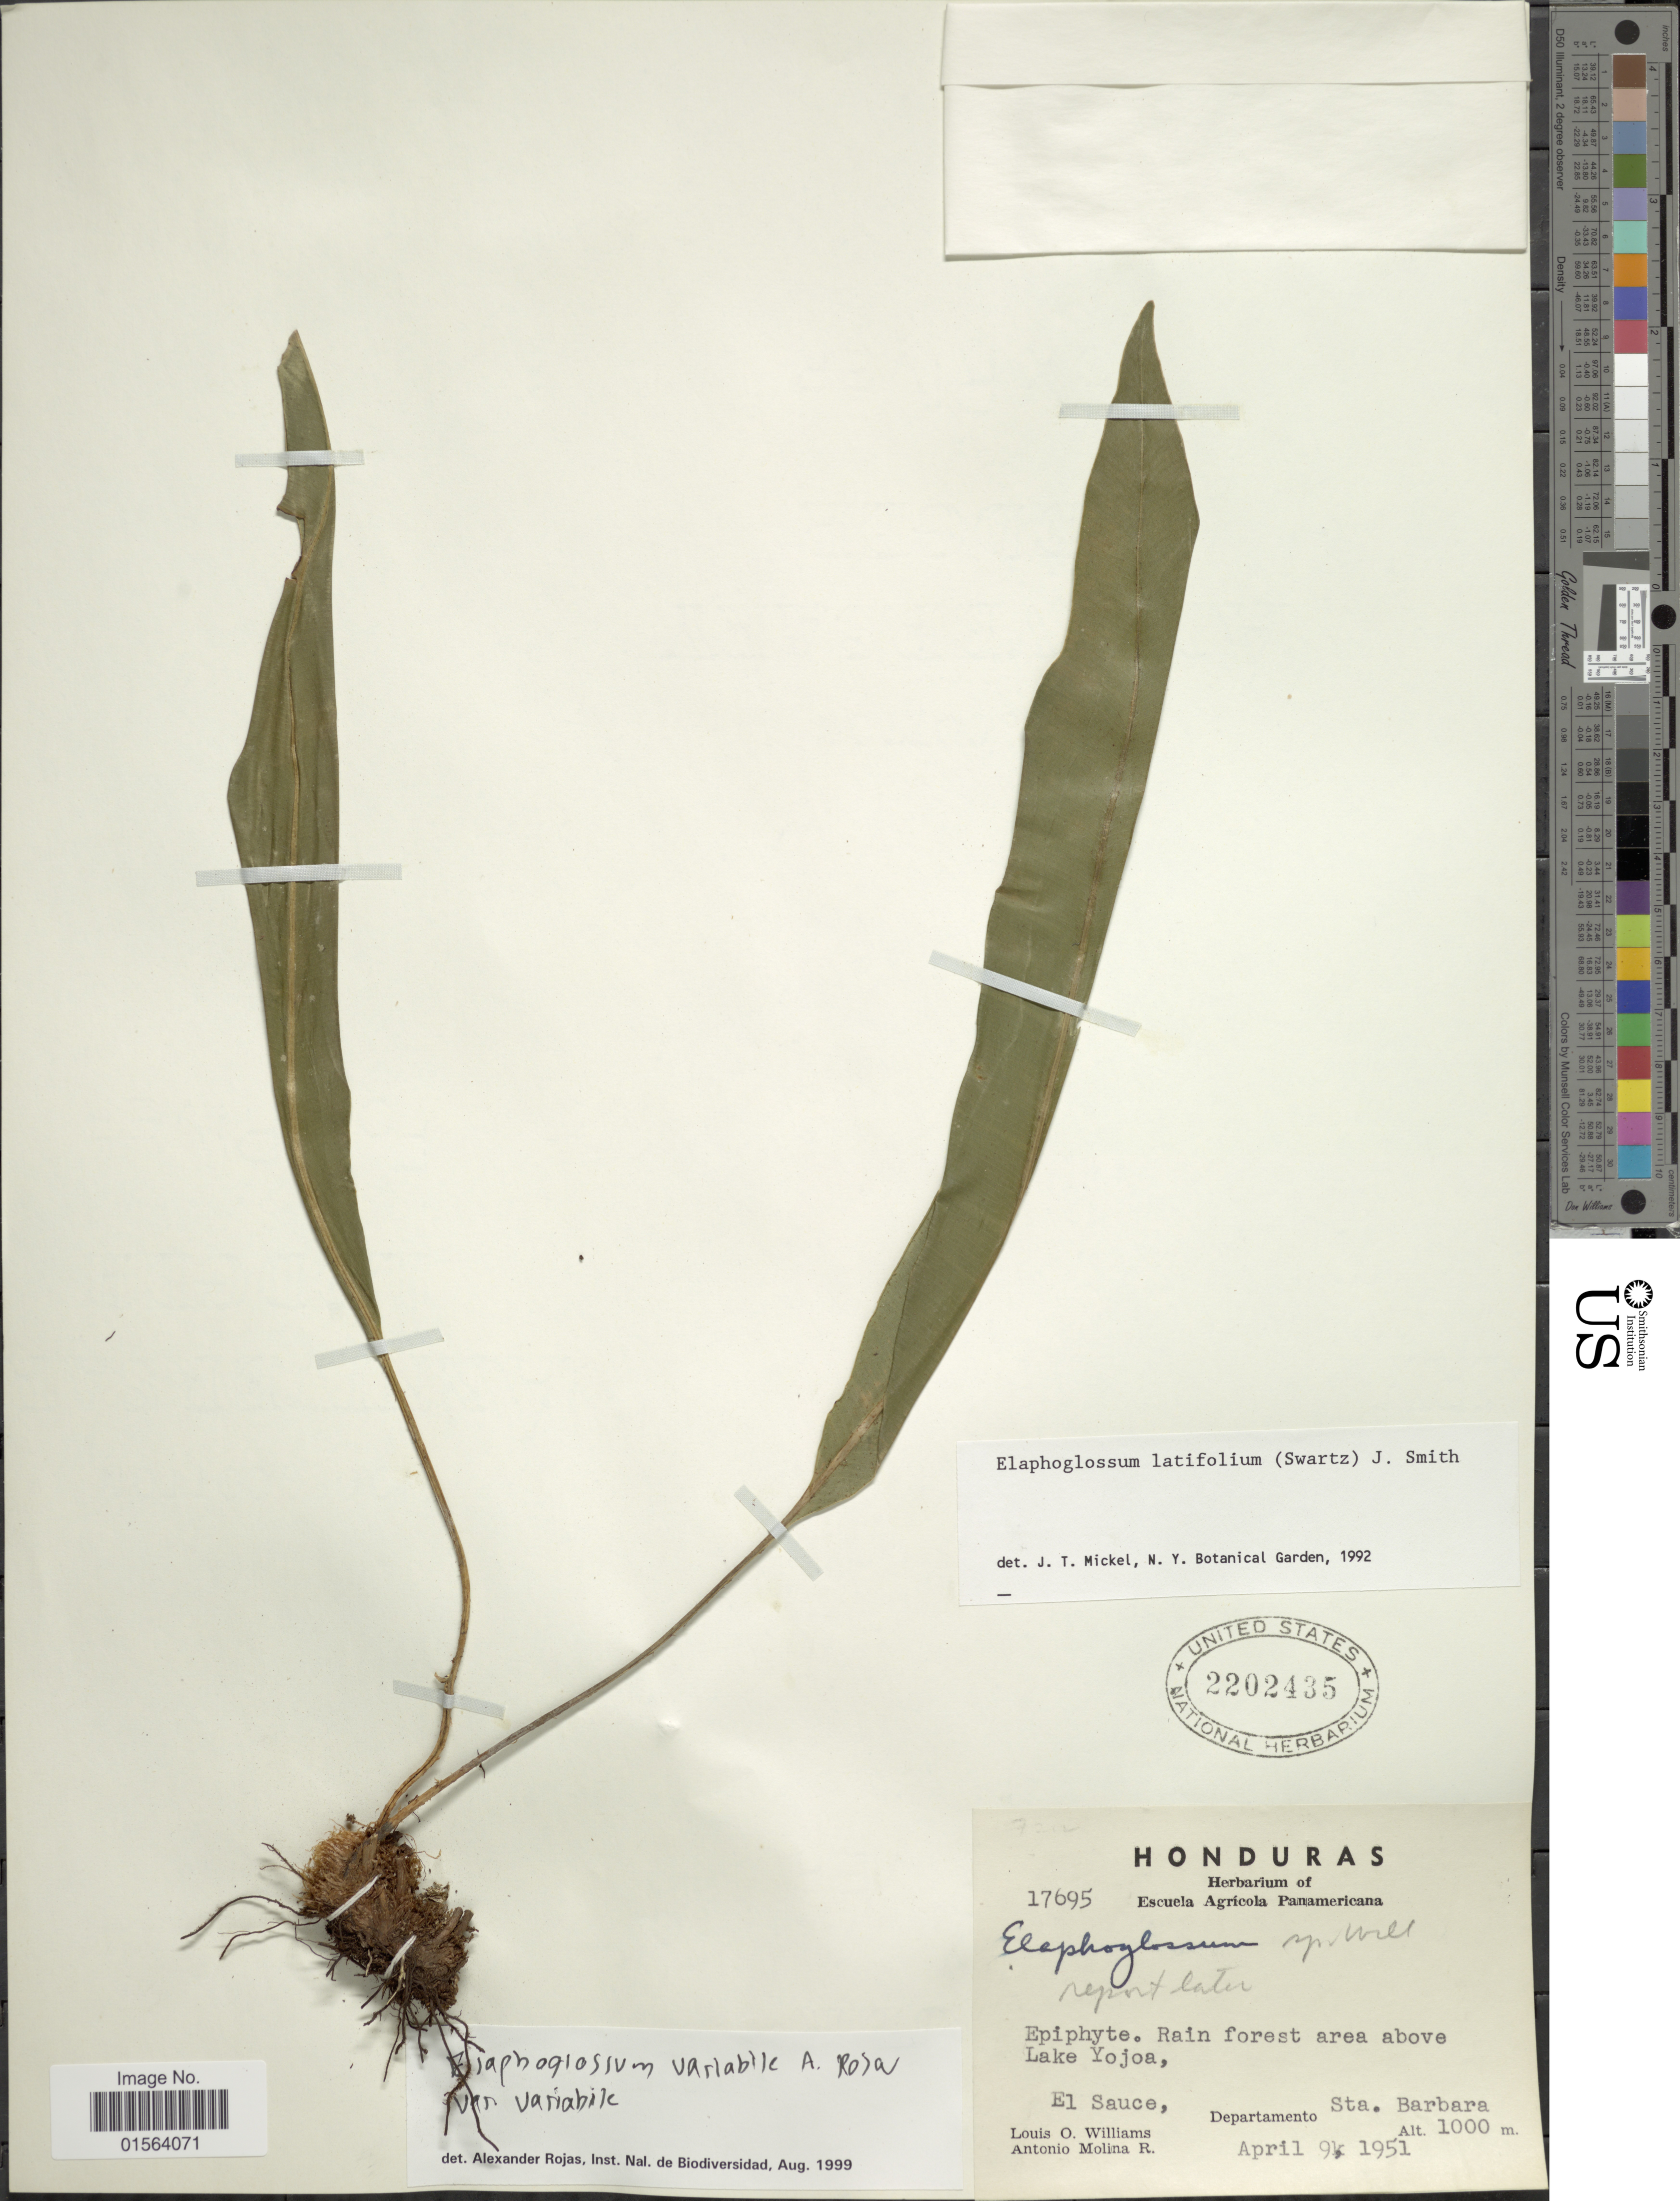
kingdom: Plantae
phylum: Tracheophyta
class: Polypodiopsida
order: Polypodiales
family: Dryopteridaceae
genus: Elaphoglossum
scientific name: Elaphoglossum latifolium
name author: (Sw.) J. Sm.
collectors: L. O. Williams & A. Molina R.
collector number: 17695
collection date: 1951-04-09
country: Honduras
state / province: Santa Bárbara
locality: Rain forest area above Lake Yojoa, El Sauce, Departamento Sta. Barbara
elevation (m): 1000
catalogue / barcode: US 2202435